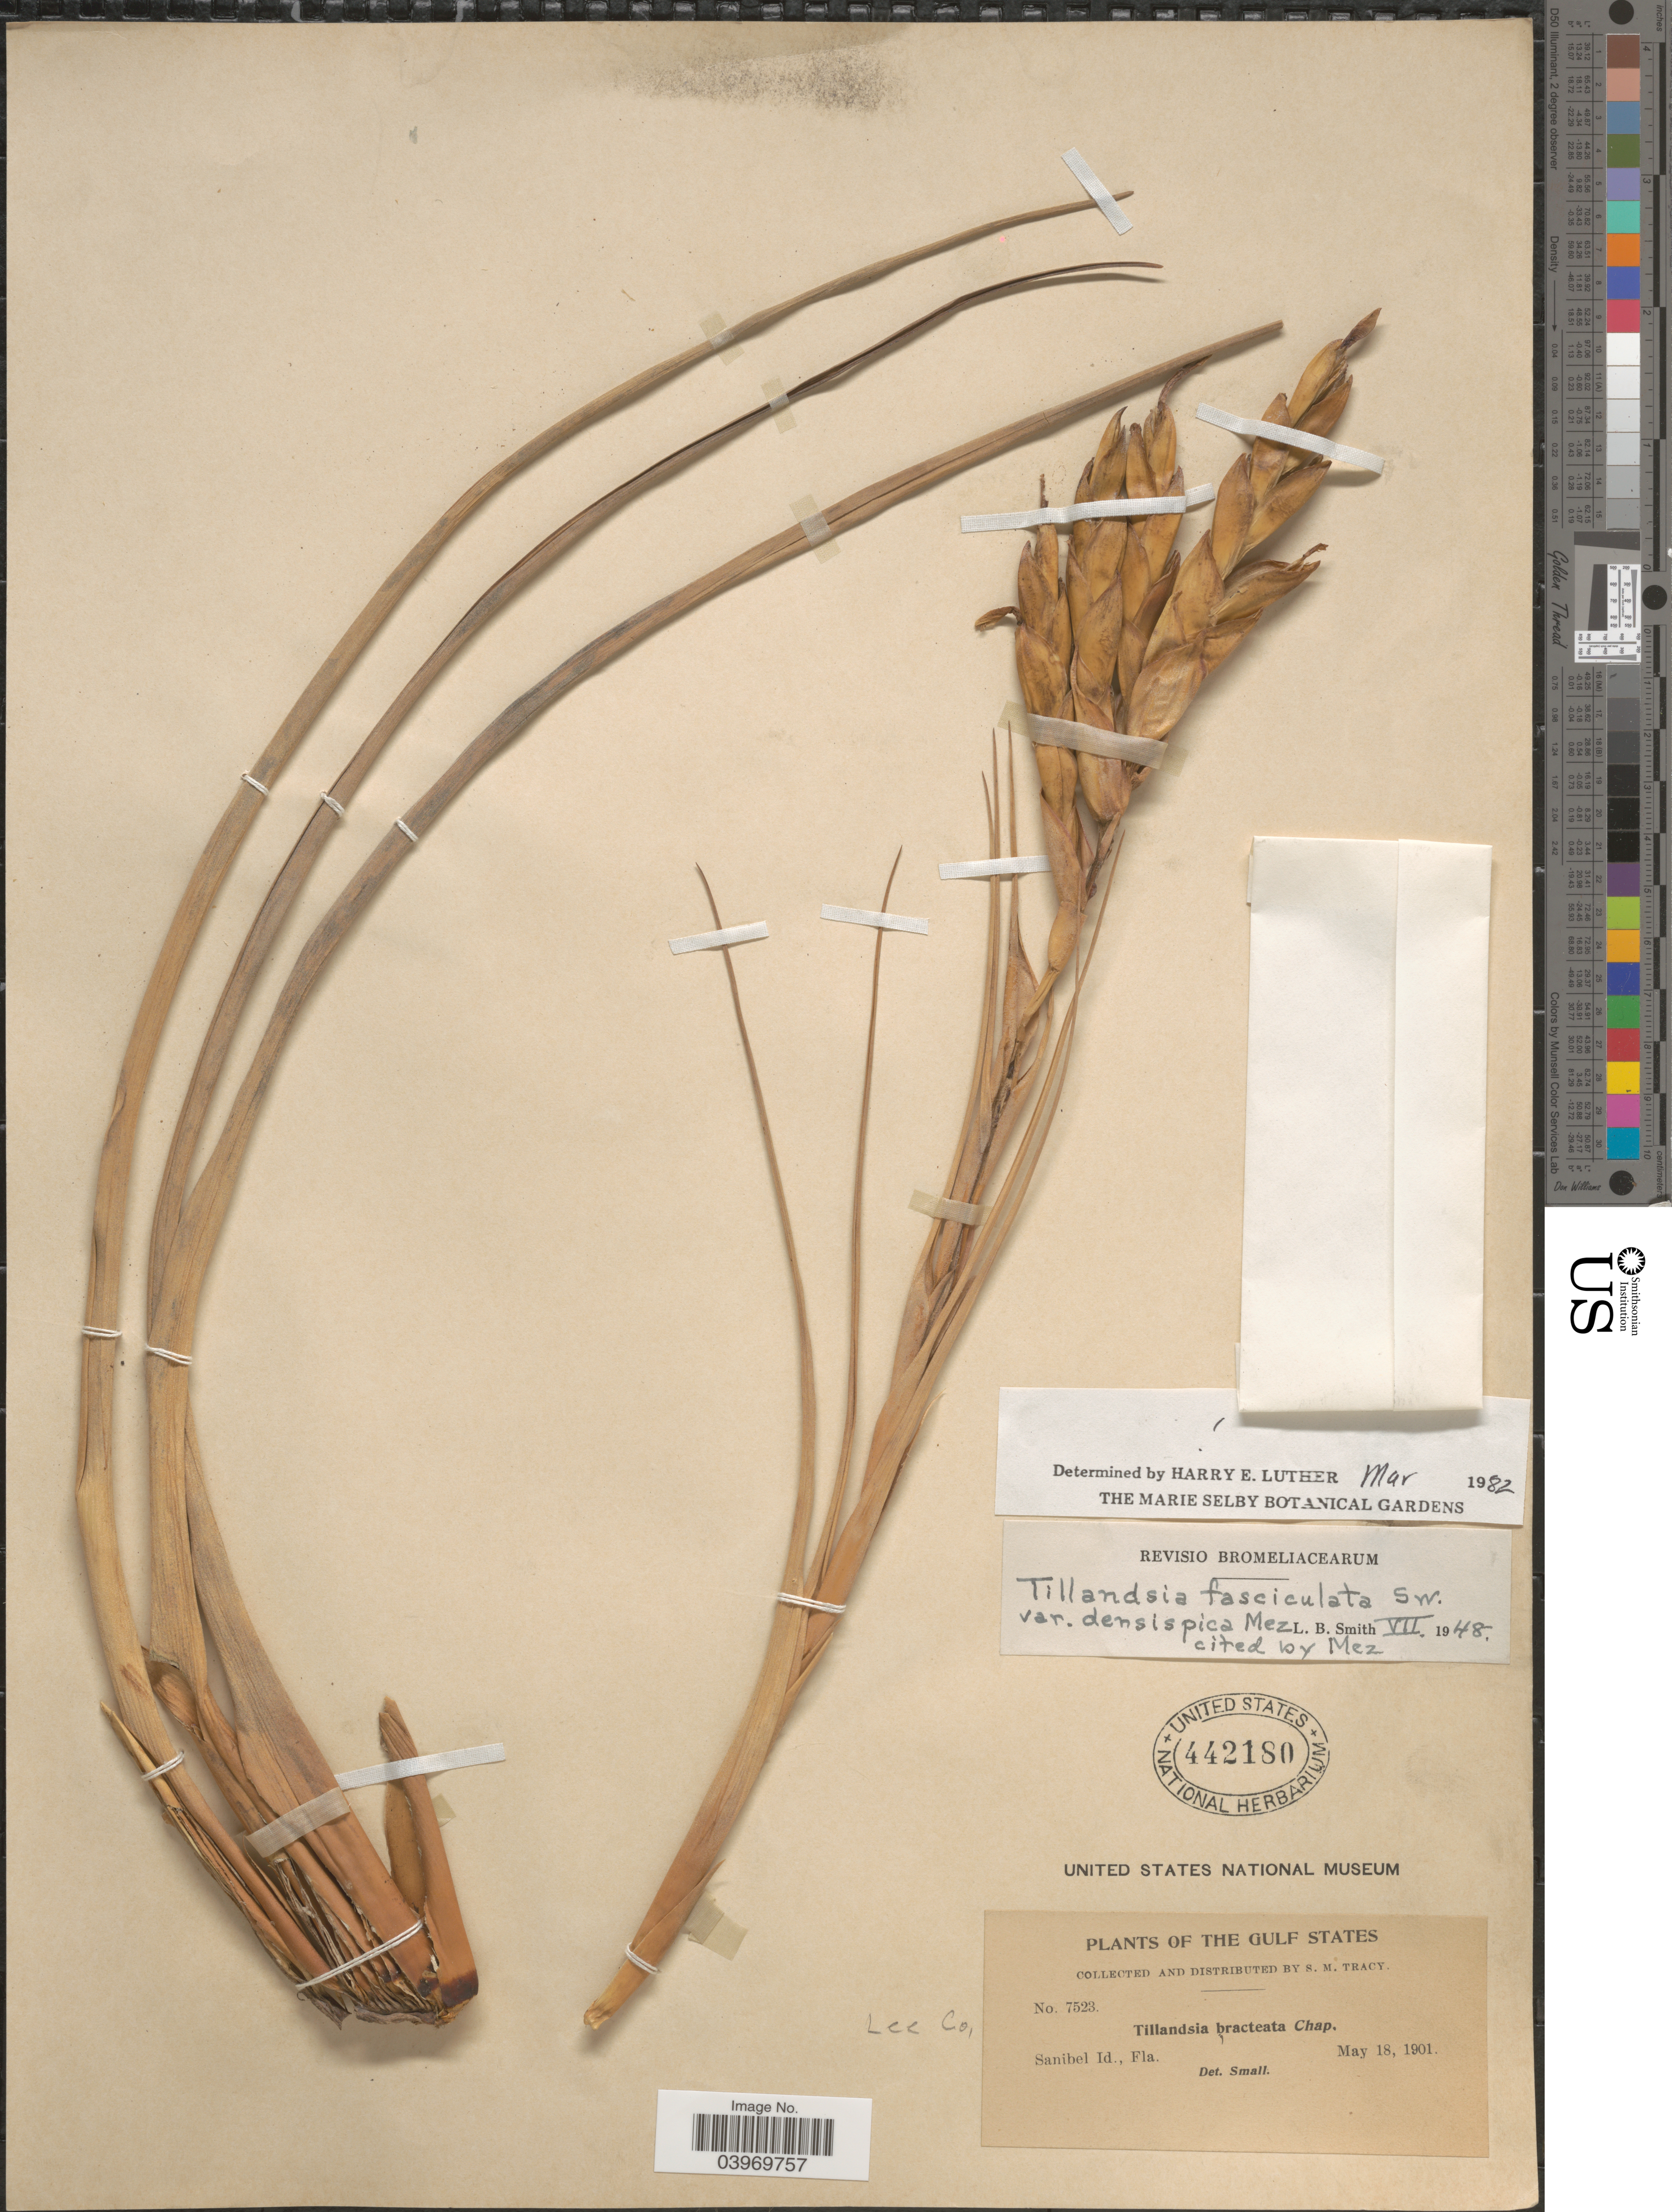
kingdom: Plantae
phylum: Tracheophyta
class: Liliopsida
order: Poales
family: Bromeliaceae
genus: Tillandsia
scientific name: Tillandsia fasciculata var. densispica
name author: Mez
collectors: S. M. Tracy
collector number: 7523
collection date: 1901-05-18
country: United States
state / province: Florida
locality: The Gulf States. Sanibel Id. Lee Co.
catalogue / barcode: US 442180